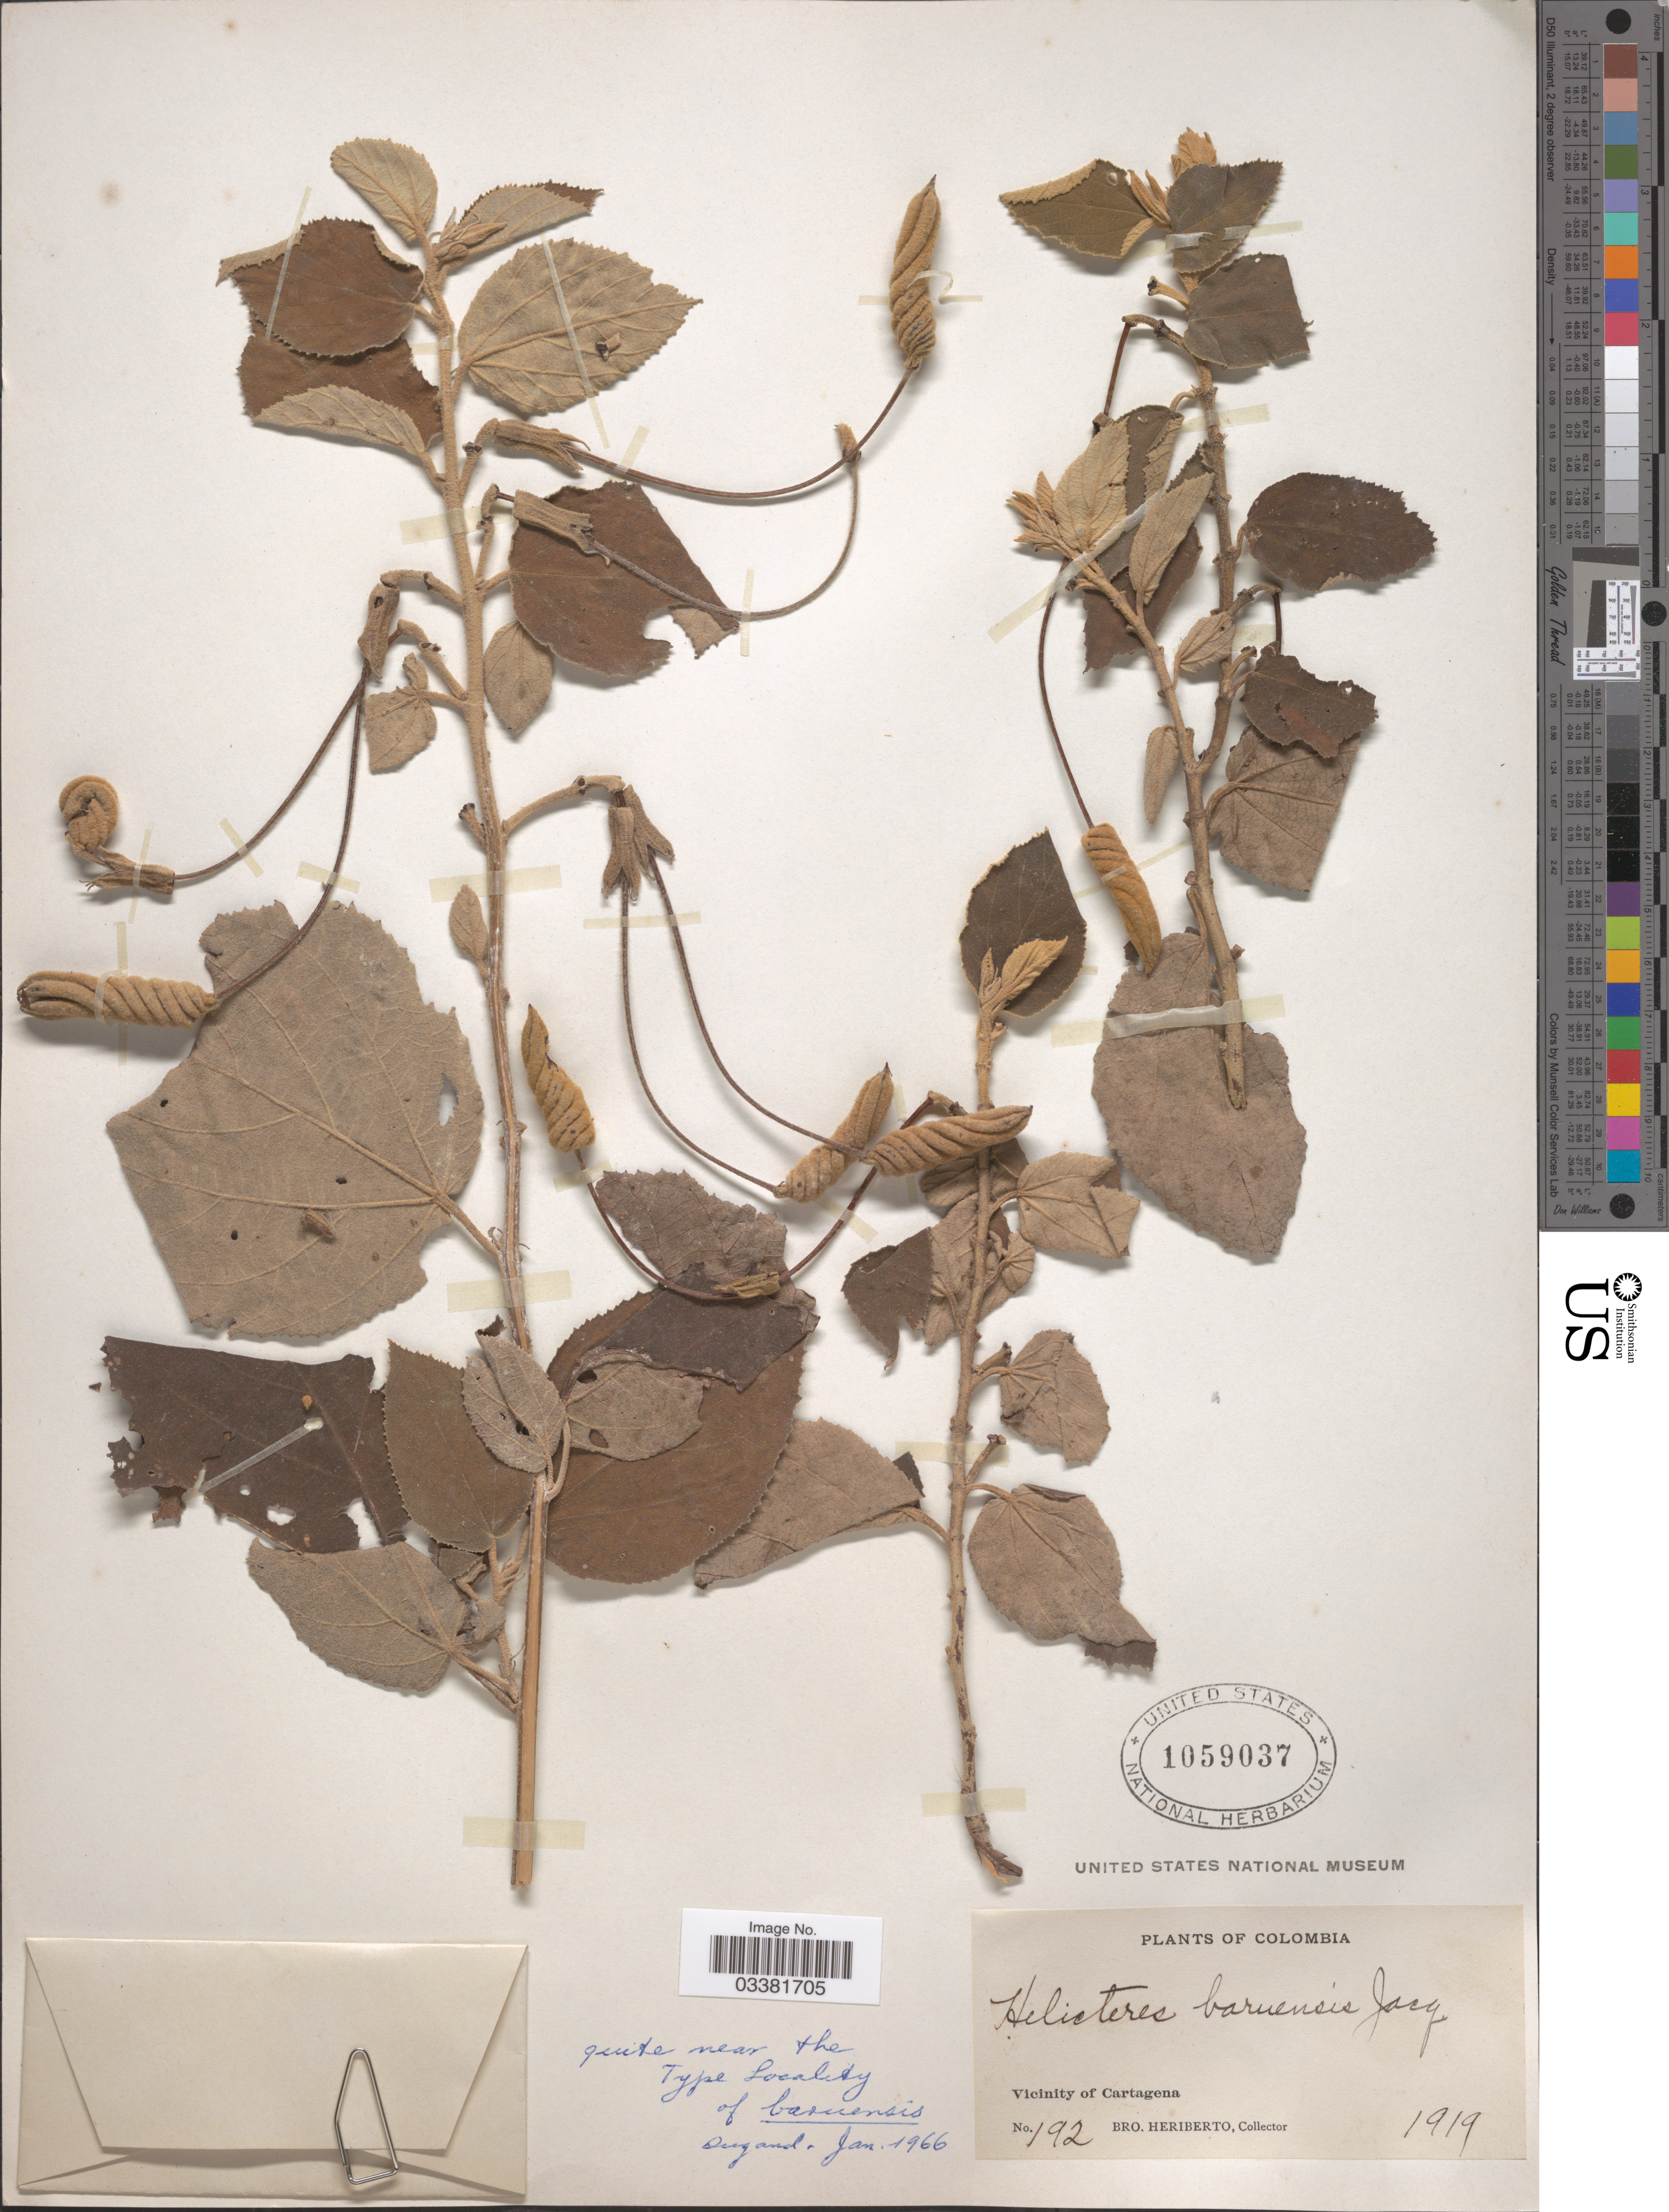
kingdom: Plantae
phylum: Tracheophyta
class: Magnoliopsida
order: Malvales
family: Malvaceae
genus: Helicteres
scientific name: Helicteres baruensis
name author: Jacq.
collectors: B. Heriberto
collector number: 192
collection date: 1919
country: Colombia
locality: Vicinity of Cartagena.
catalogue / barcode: US 1059037